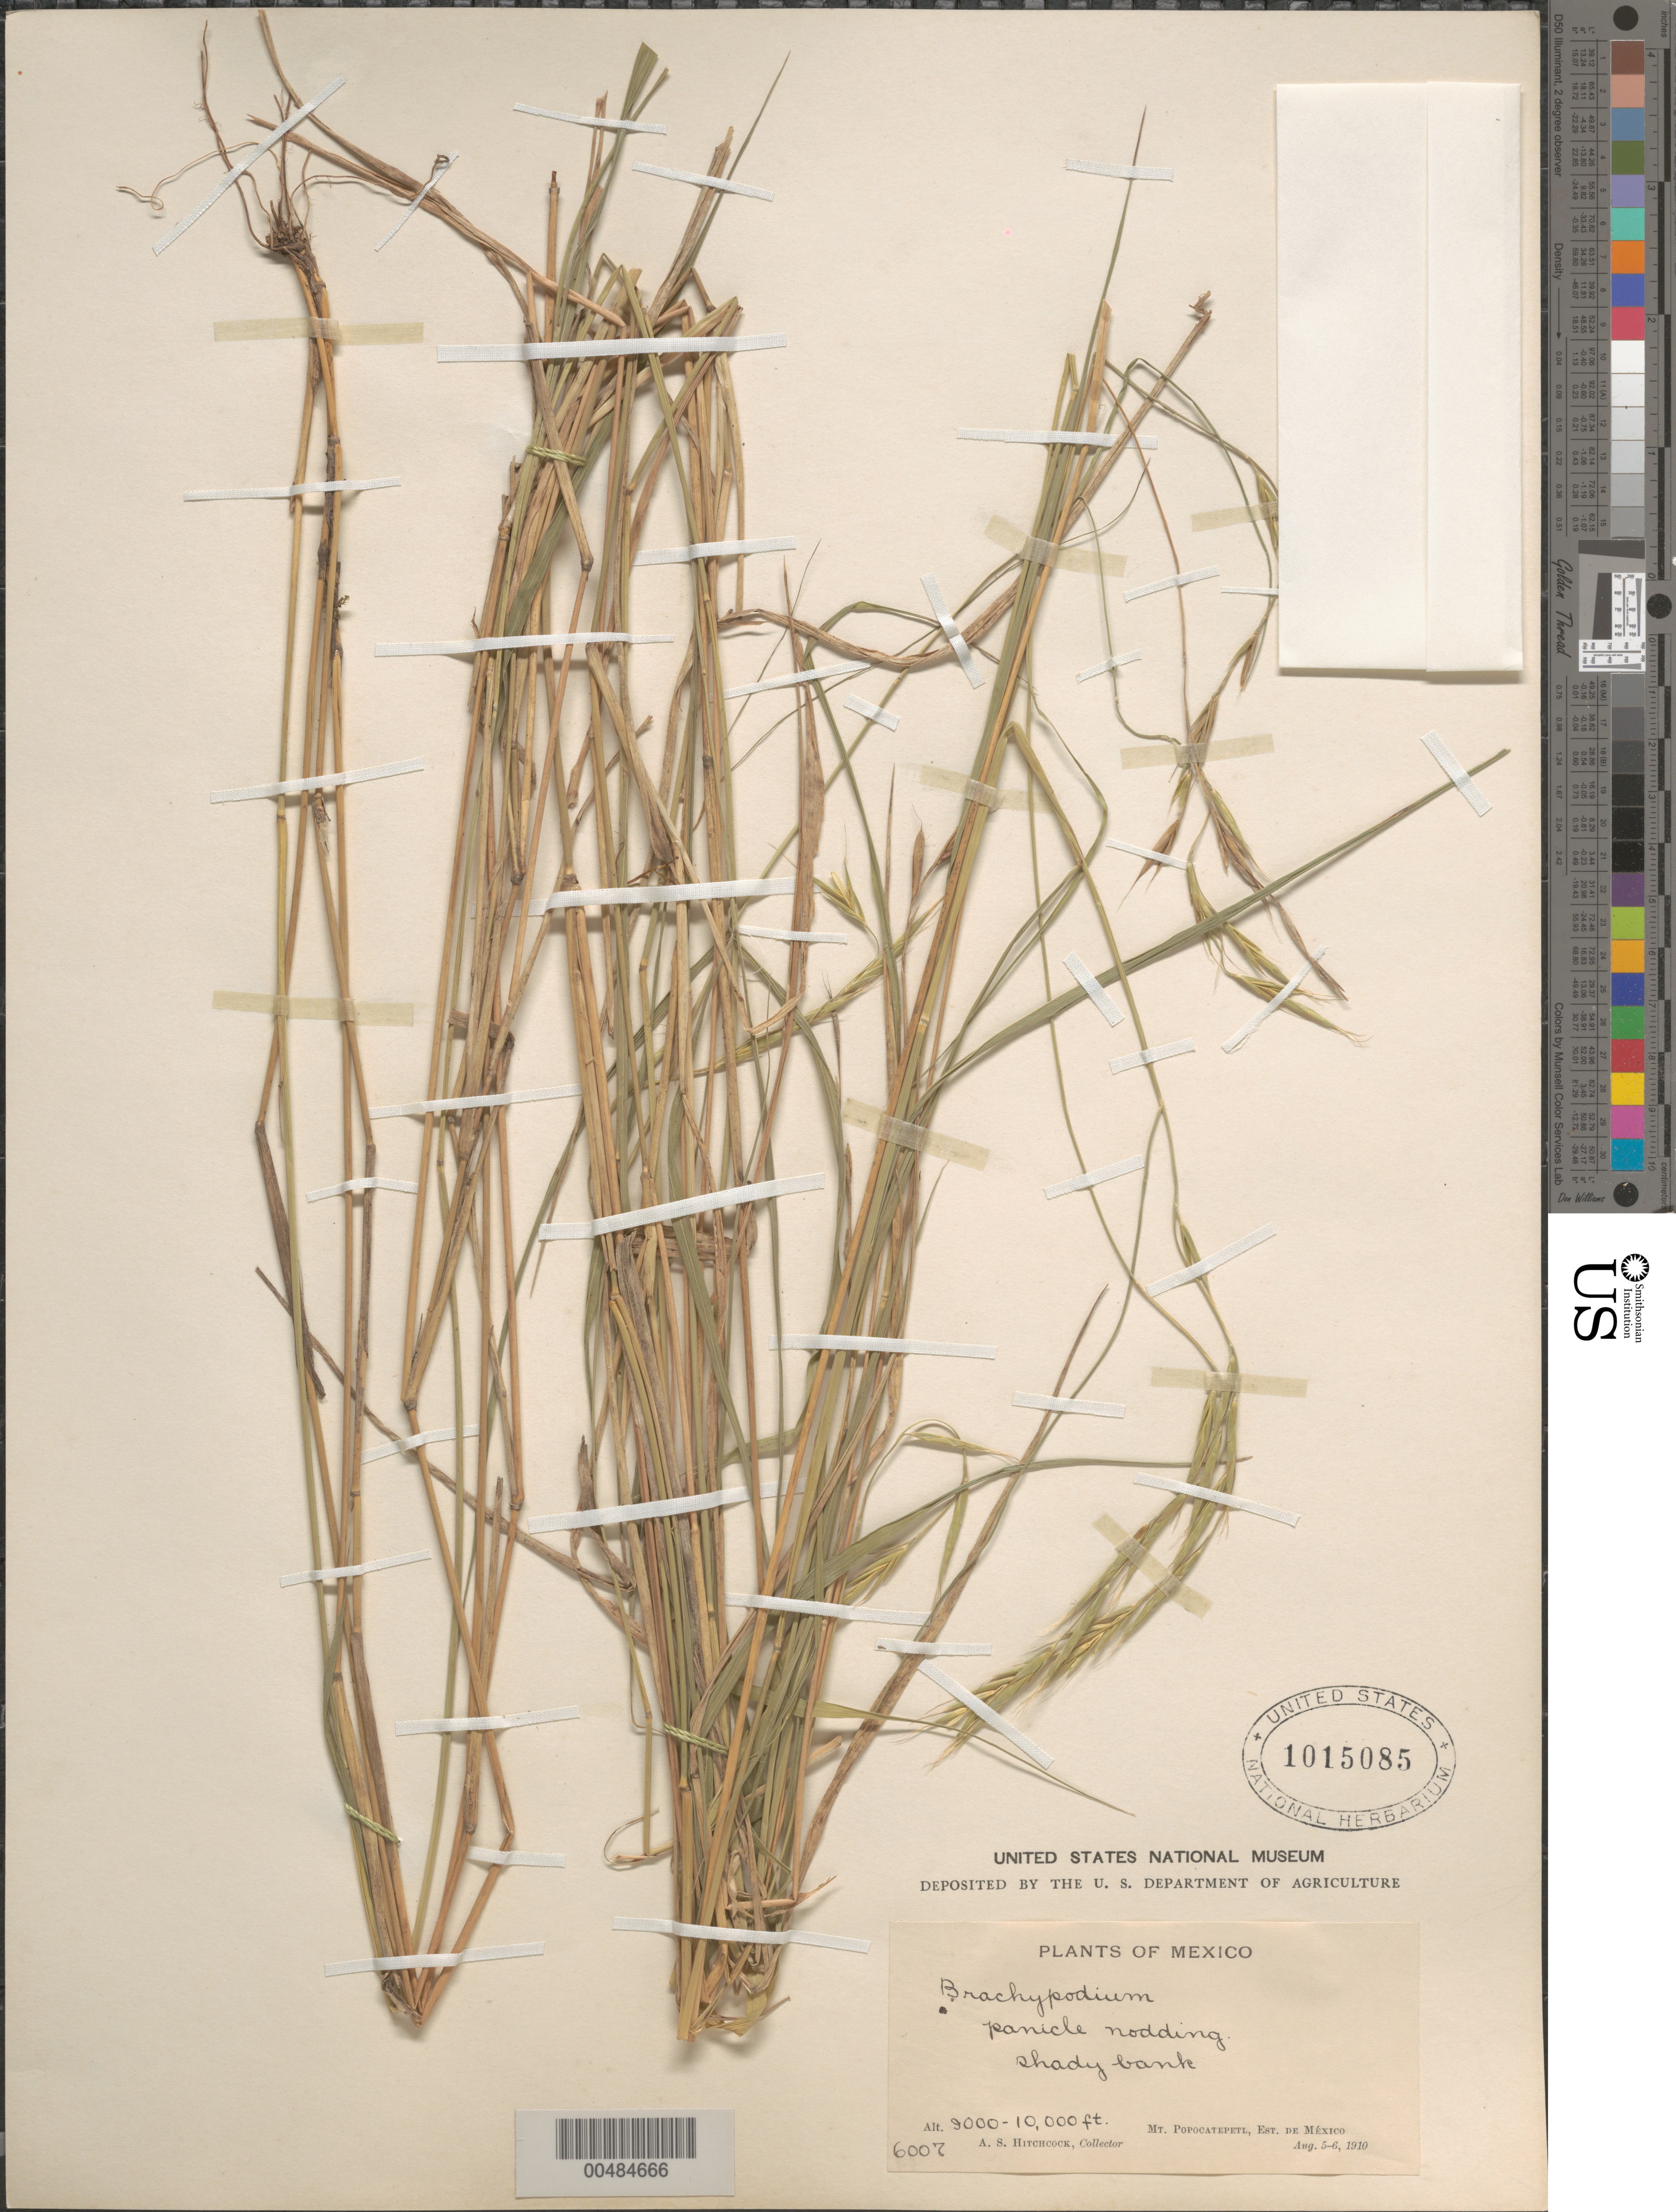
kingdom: Plantae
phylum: Tracheophyta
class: Liliopsida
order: Poales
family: Poaceae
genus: Brachypodium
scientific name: Brachypodium sp.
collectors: A. S. Hitchcock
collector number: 6007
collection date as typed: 5 Aug 1910 to 6 Aug 1910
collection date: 1910-08-05/1910-08-06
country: Mexico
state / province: México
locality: Mt. Popocatepetl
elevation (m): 2743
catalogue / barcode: US 1015085